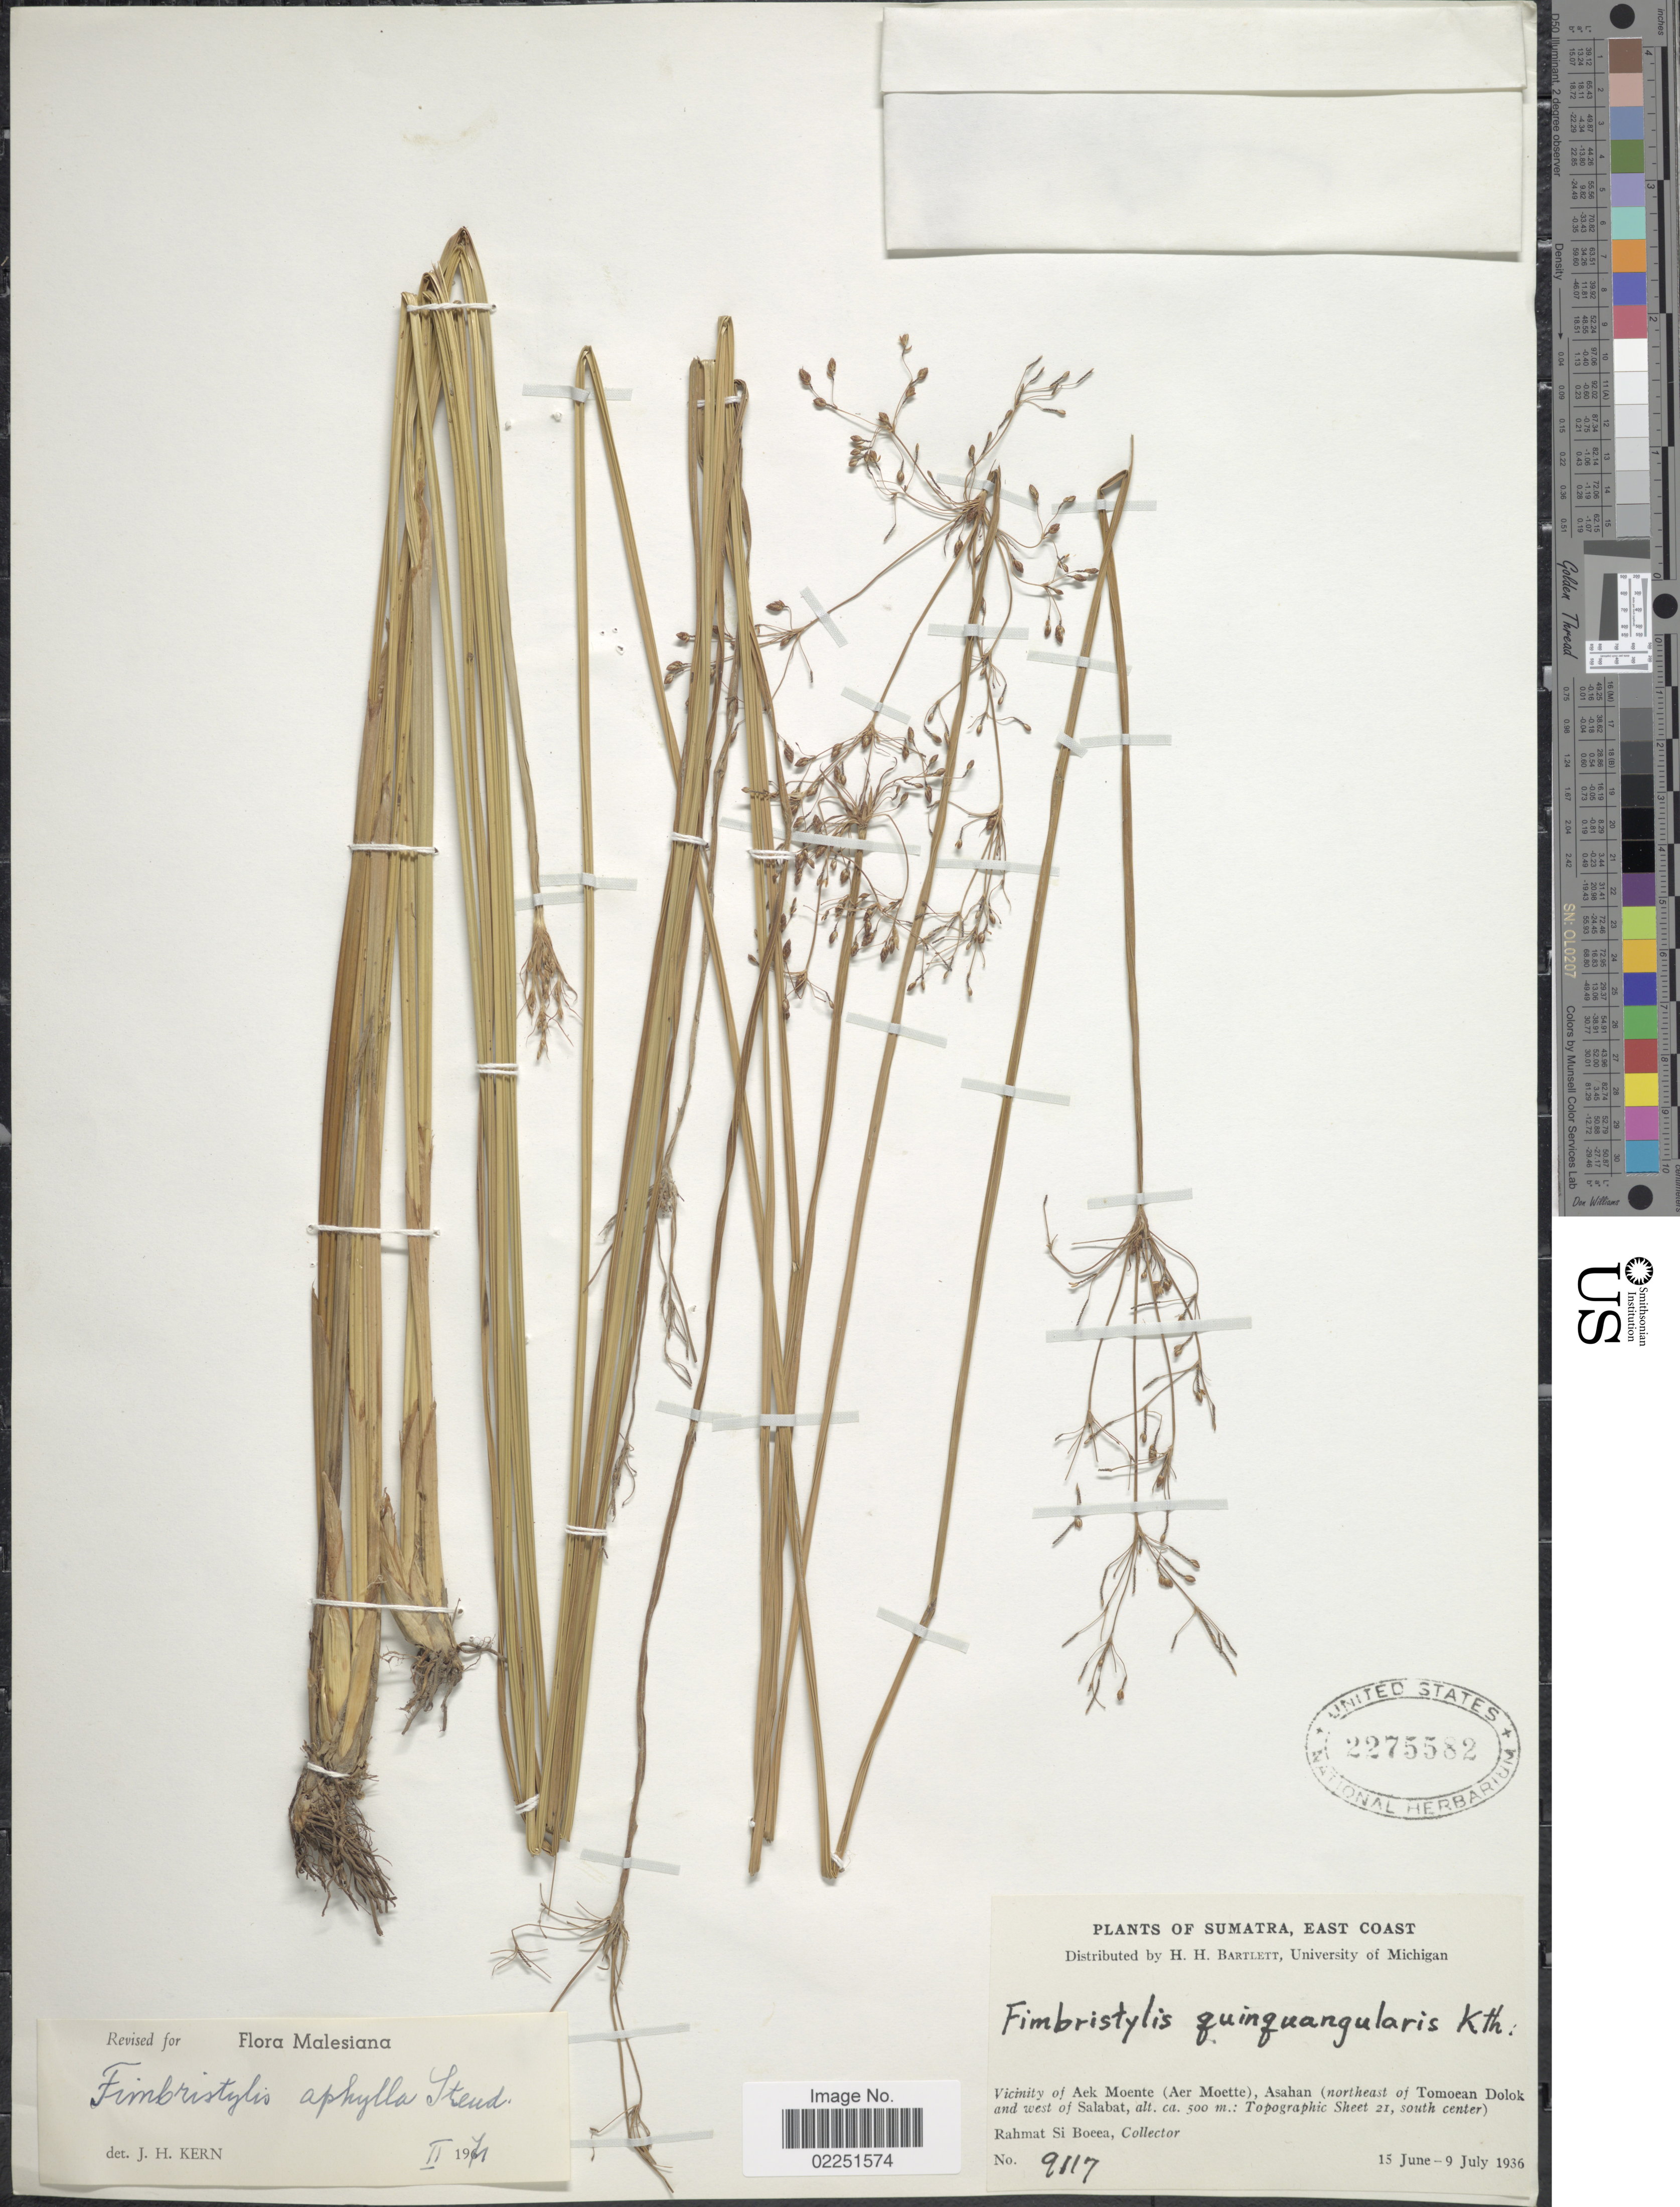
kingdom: Plantae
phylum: Tracheophyta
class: Liliopsida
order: Poales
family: Cyperaceae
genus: Fimbristylis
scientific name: Fimbristylis aphylla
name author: Steud.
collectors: Rahmat Si Boeea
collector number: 9117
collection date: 1936-06-15/1936-07-09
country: Indonesia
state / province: Sumatra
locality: East Coast, Vicinity of Aek Moente (Aer Moette), Asahan (northeast of Tomoean Dolok and west of Salabat: Topographic Sheet 21, south center)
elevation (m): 500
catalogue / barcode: US 2275582